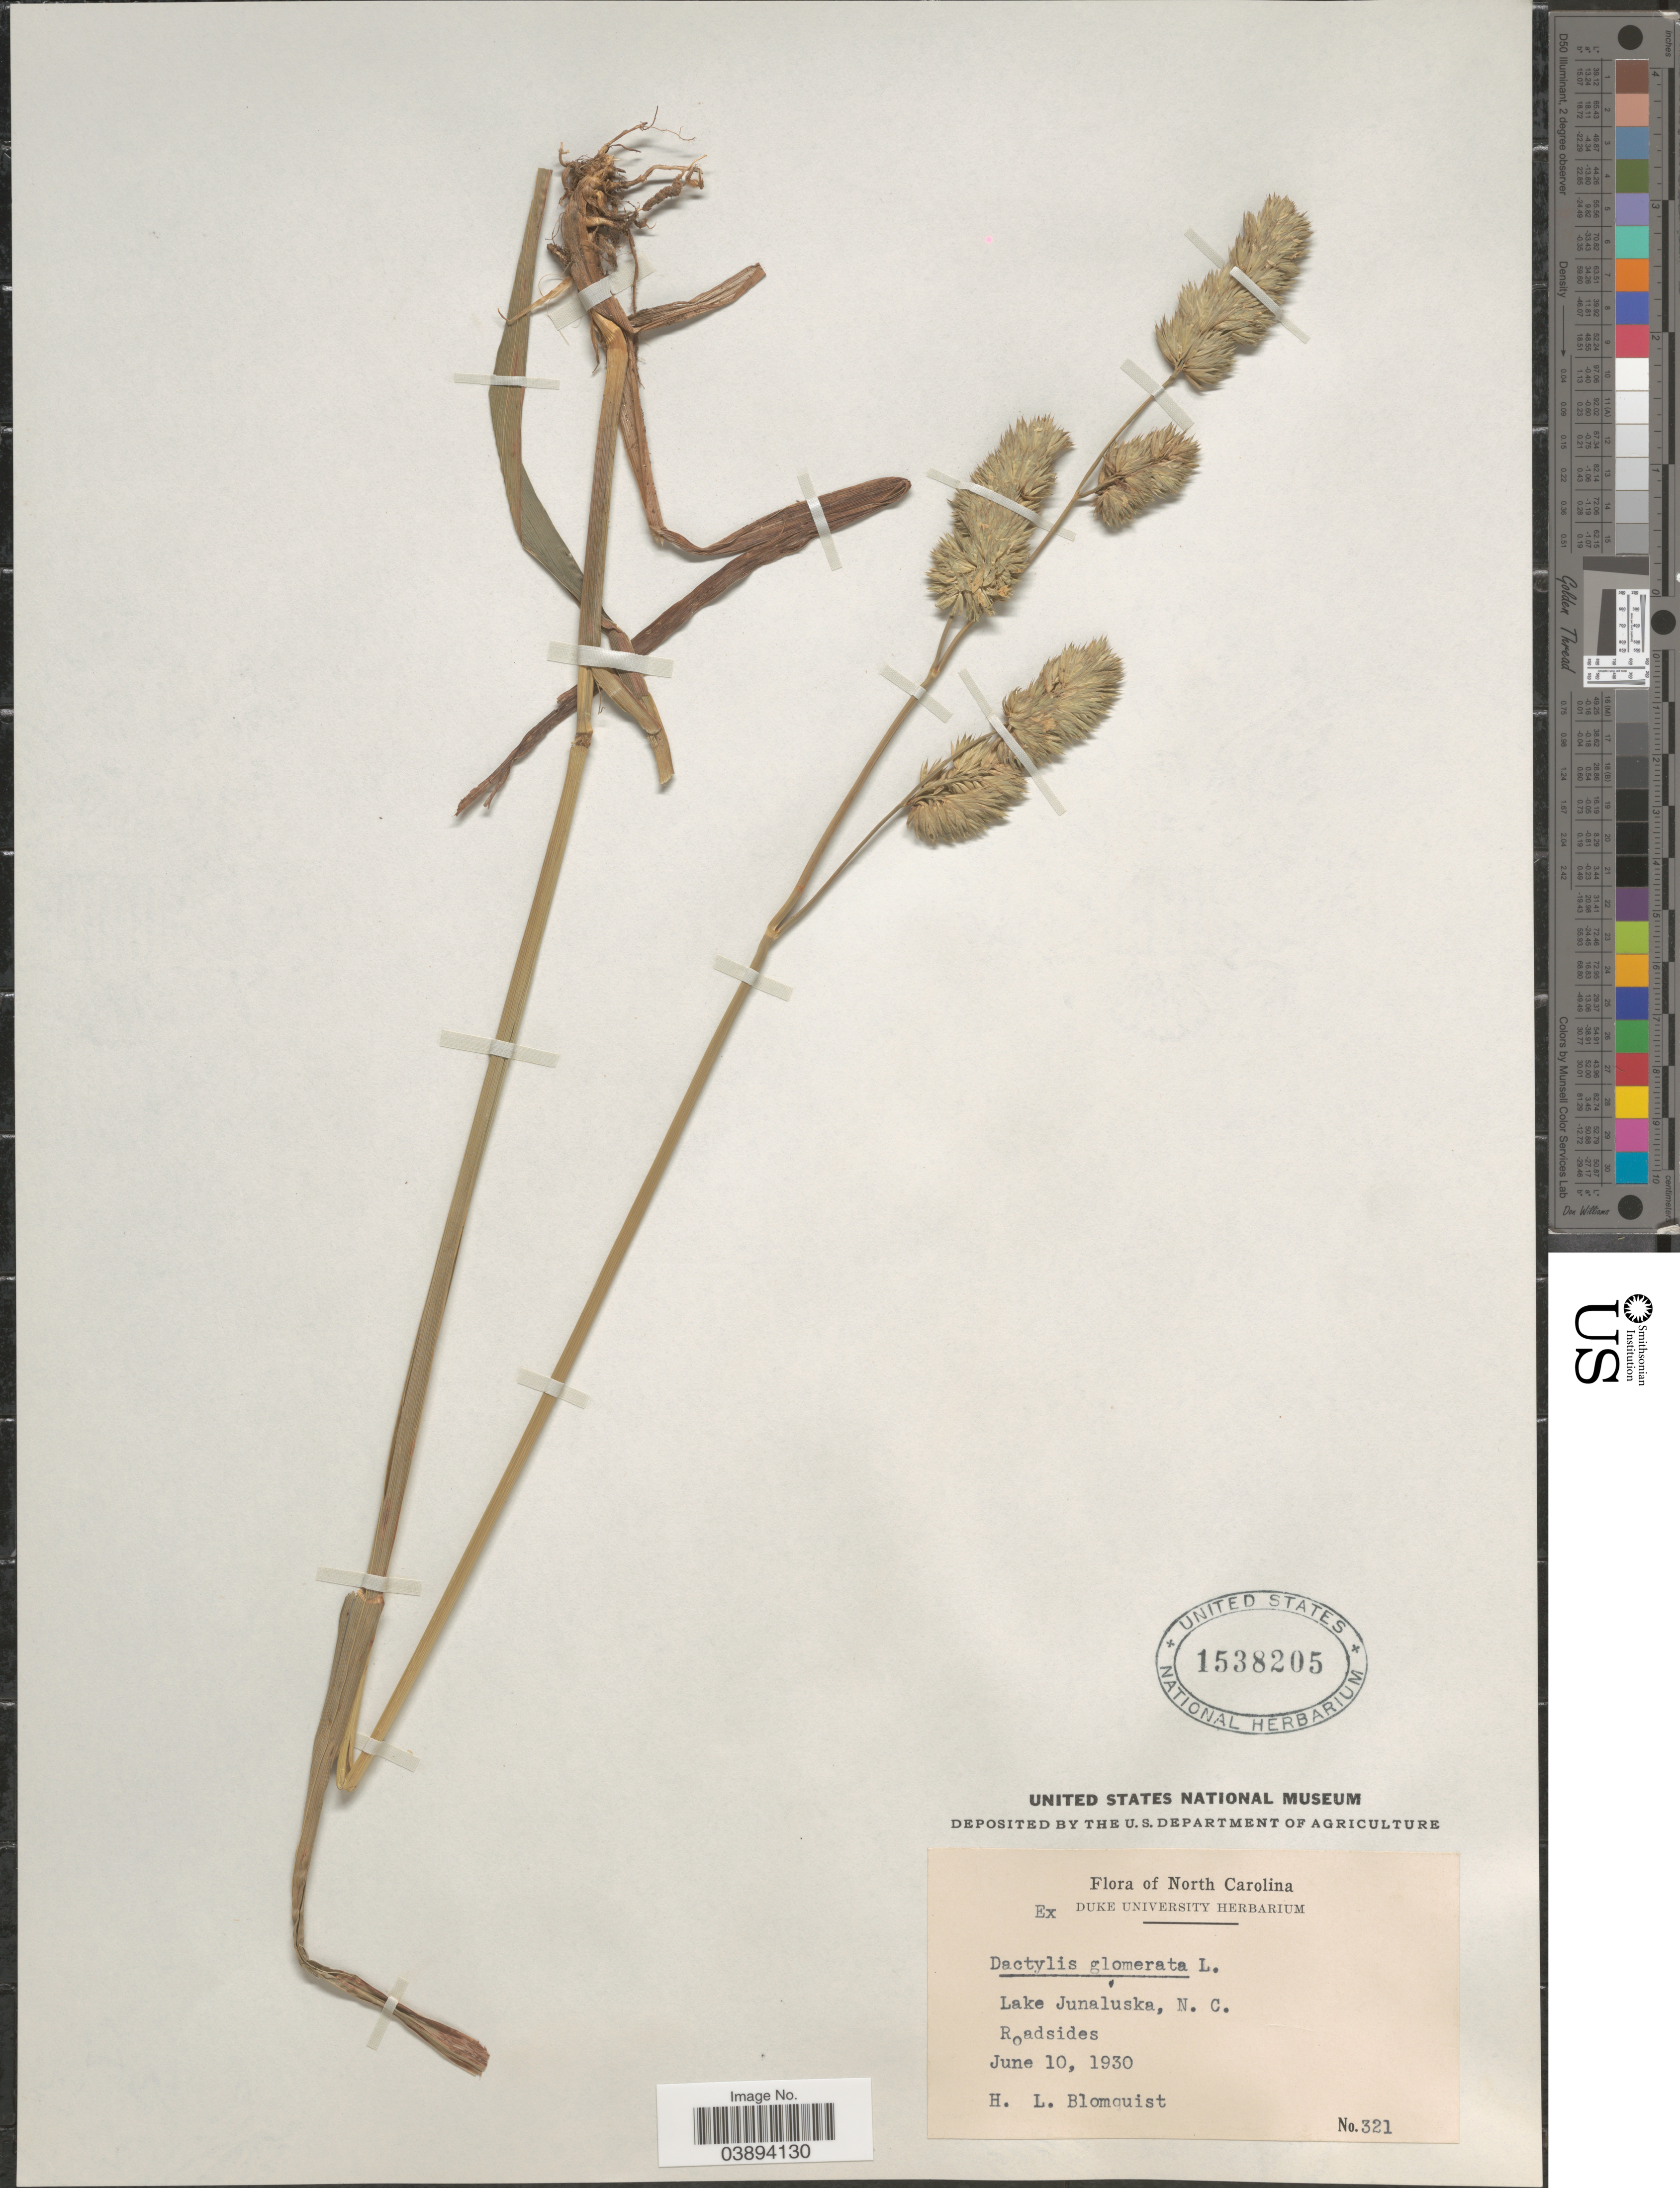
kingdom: Plantae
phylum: Tracheophyta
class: Liliopsida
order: Poales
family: Poaceae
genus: Dactylis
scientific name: Dactylis glomerata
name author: L.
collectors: H. Blomquist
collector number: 321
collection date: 1930-06-10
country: United States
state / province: North Carolina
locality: Lake Junaluska.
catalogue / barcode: US 1538205